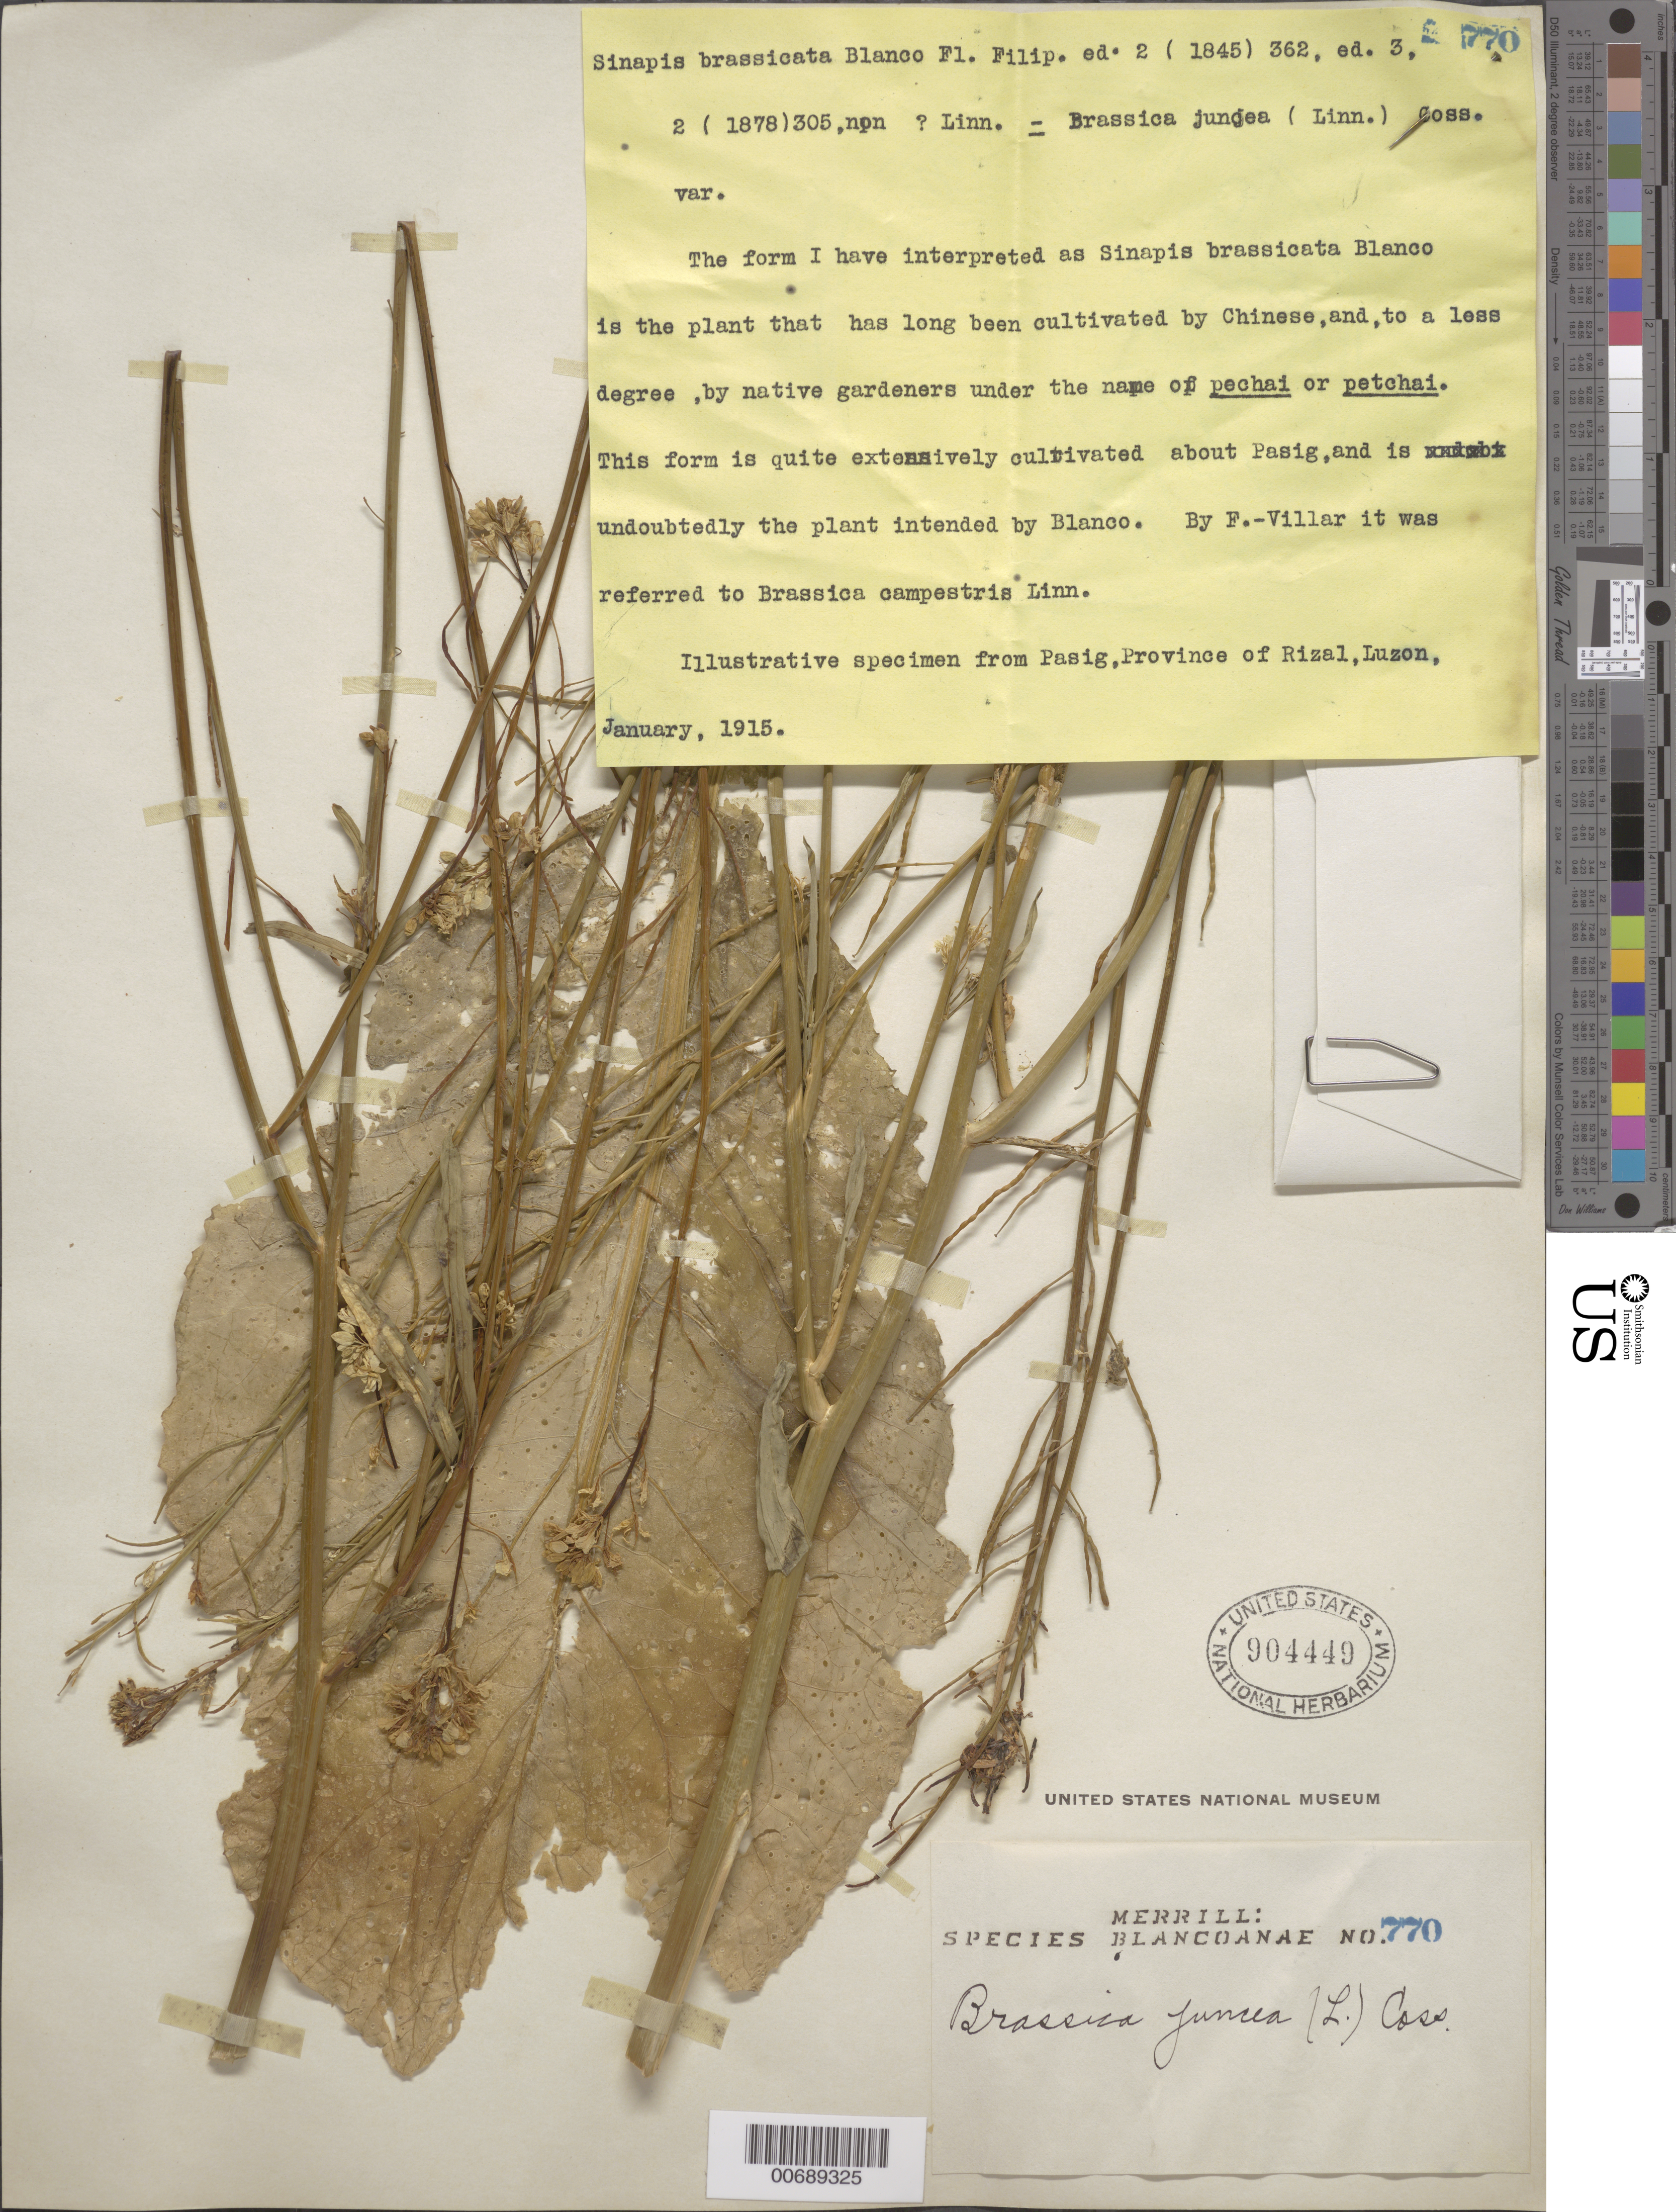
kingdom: Plantae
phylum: Tracheophyta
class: Magnoliopsida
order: Brassicales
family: Brassicaceae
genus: Brassica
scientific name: Brassica juncea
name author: (L.) Czern.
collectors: E. D. Merrill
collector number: Sp. Blancoan. 0770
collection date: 1915-01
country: Philippines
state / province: National Capital Region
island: Luzon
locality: Pasay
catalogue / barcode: US 904449